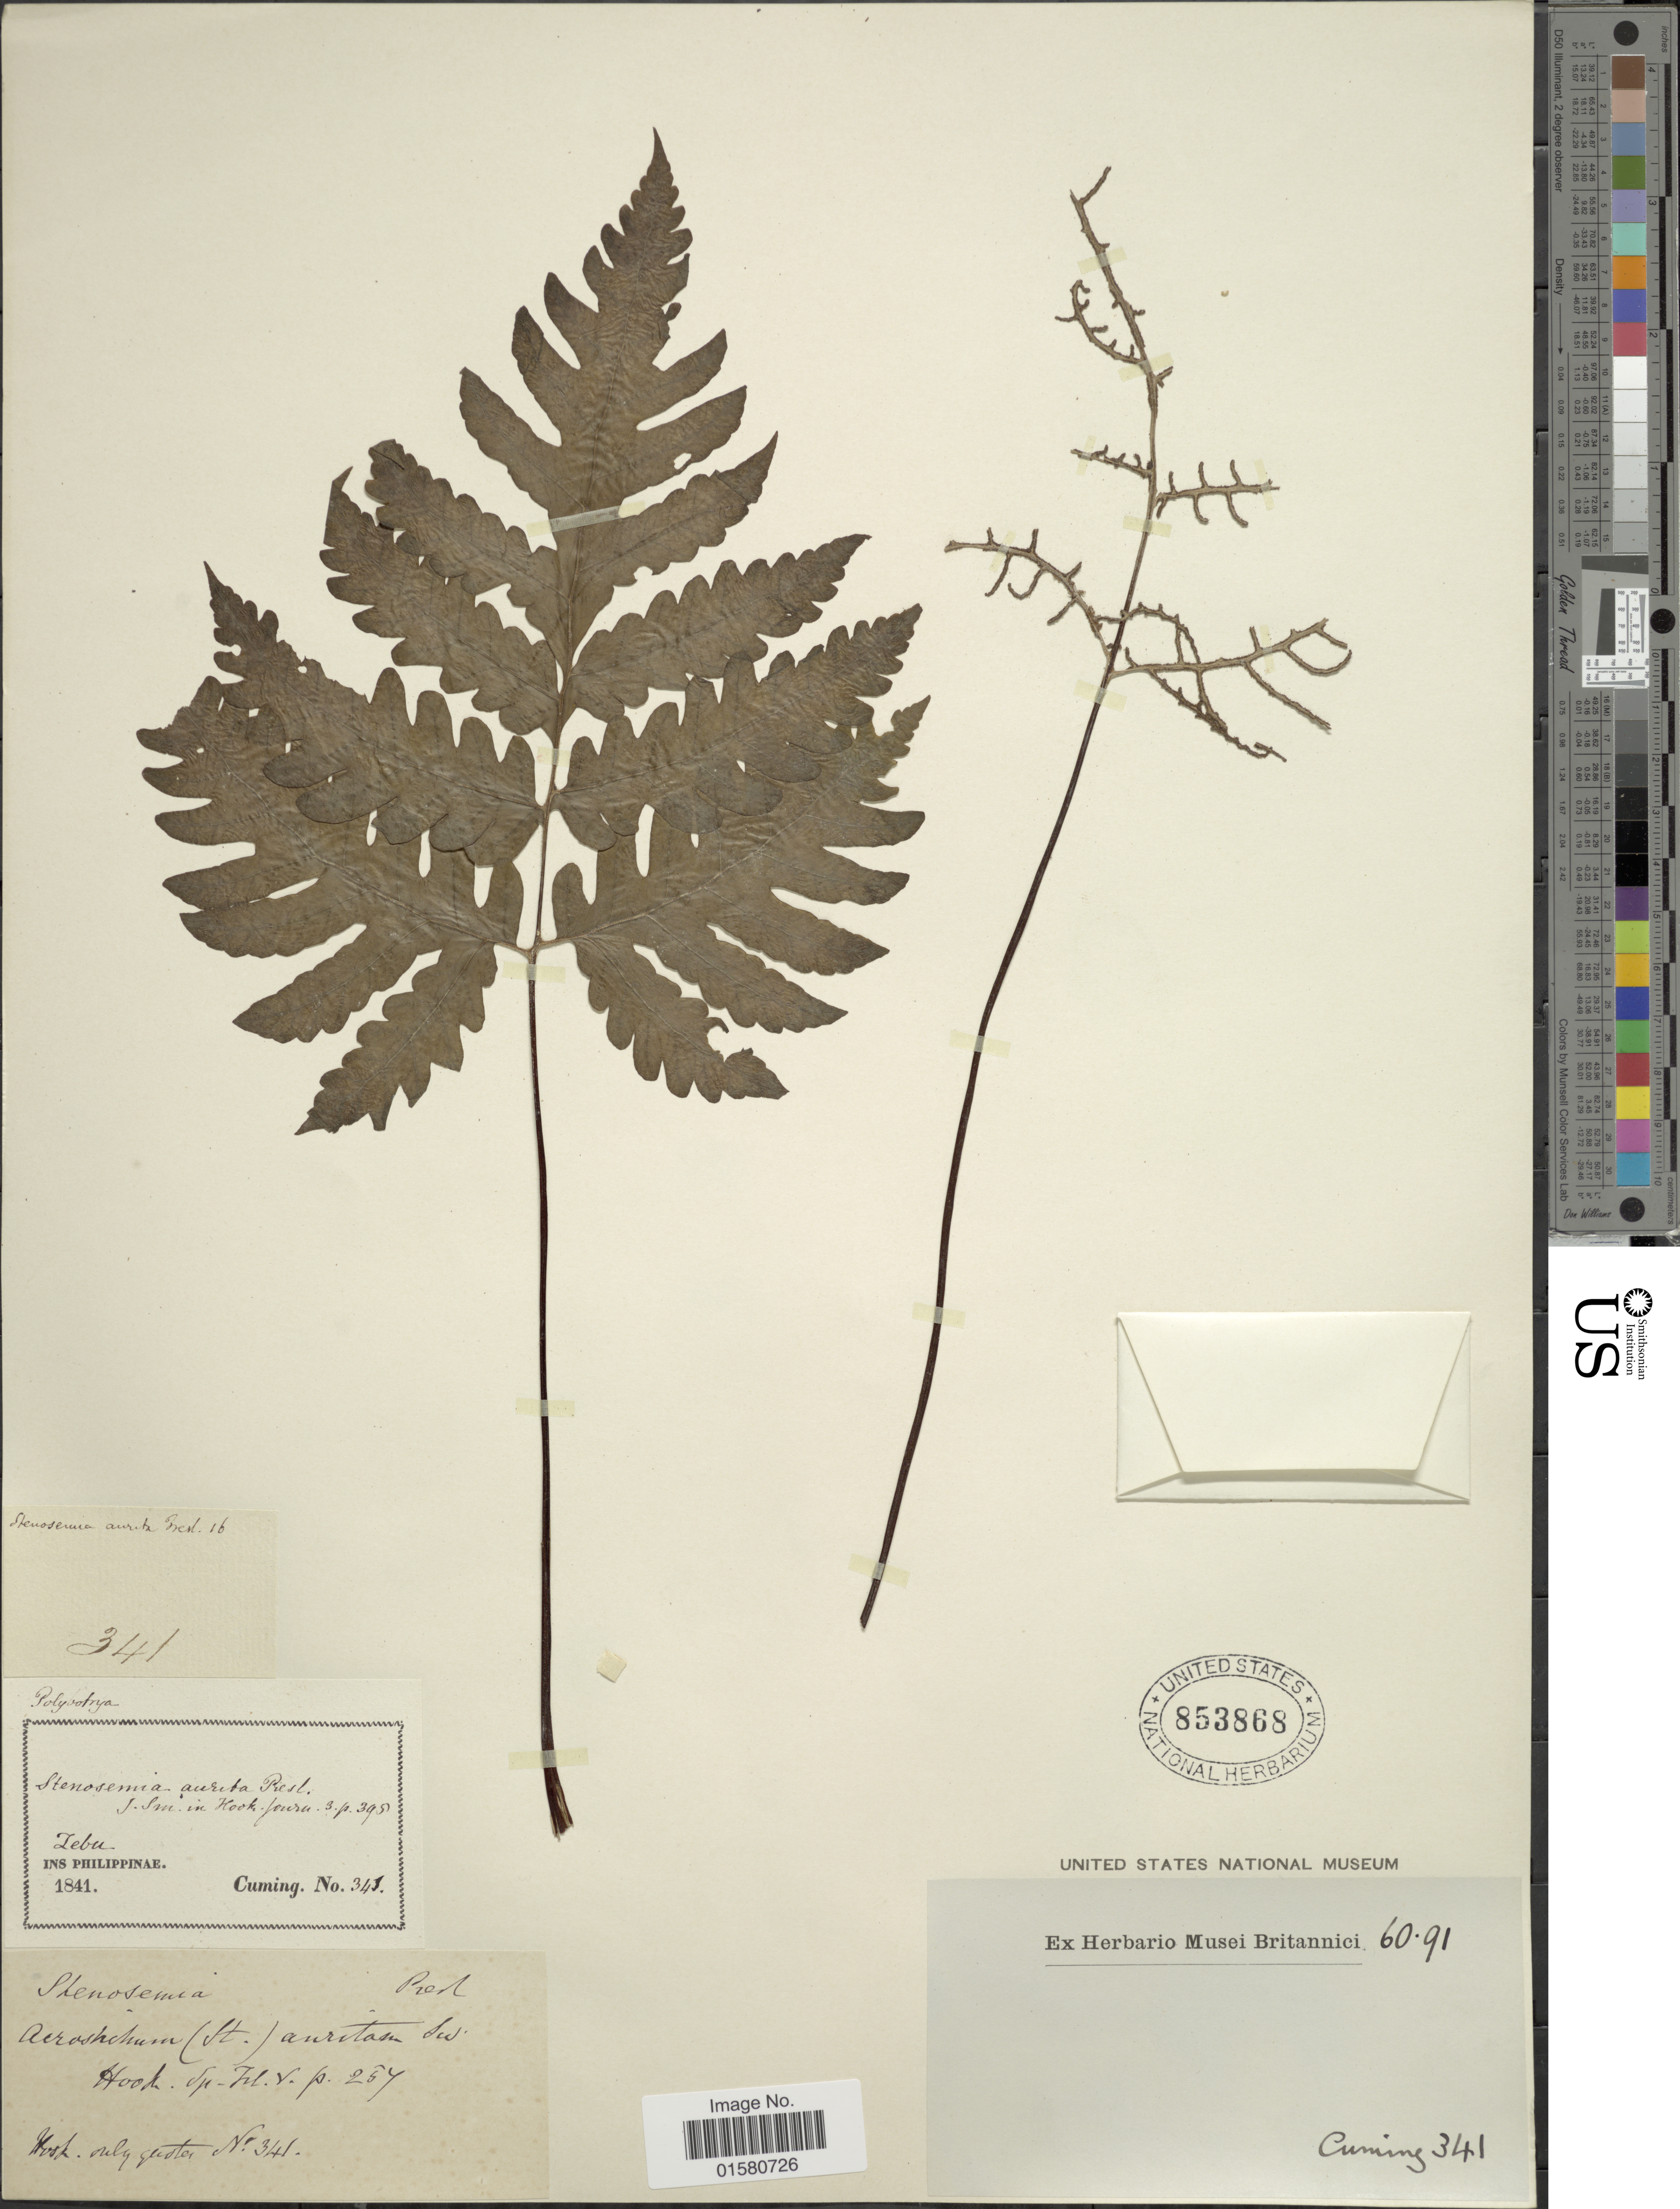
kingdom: Plantae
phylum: Tracheophyta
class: Polypodiopsida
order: Polypodiales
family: Tectariaceae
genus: Tectaria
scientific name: Tectaria aurita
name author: (Sw.) Chandra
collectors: -. Cuming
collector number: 341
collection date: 1841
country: Philippines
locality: Lebu. Ins Philippinae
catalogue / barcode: US 853868